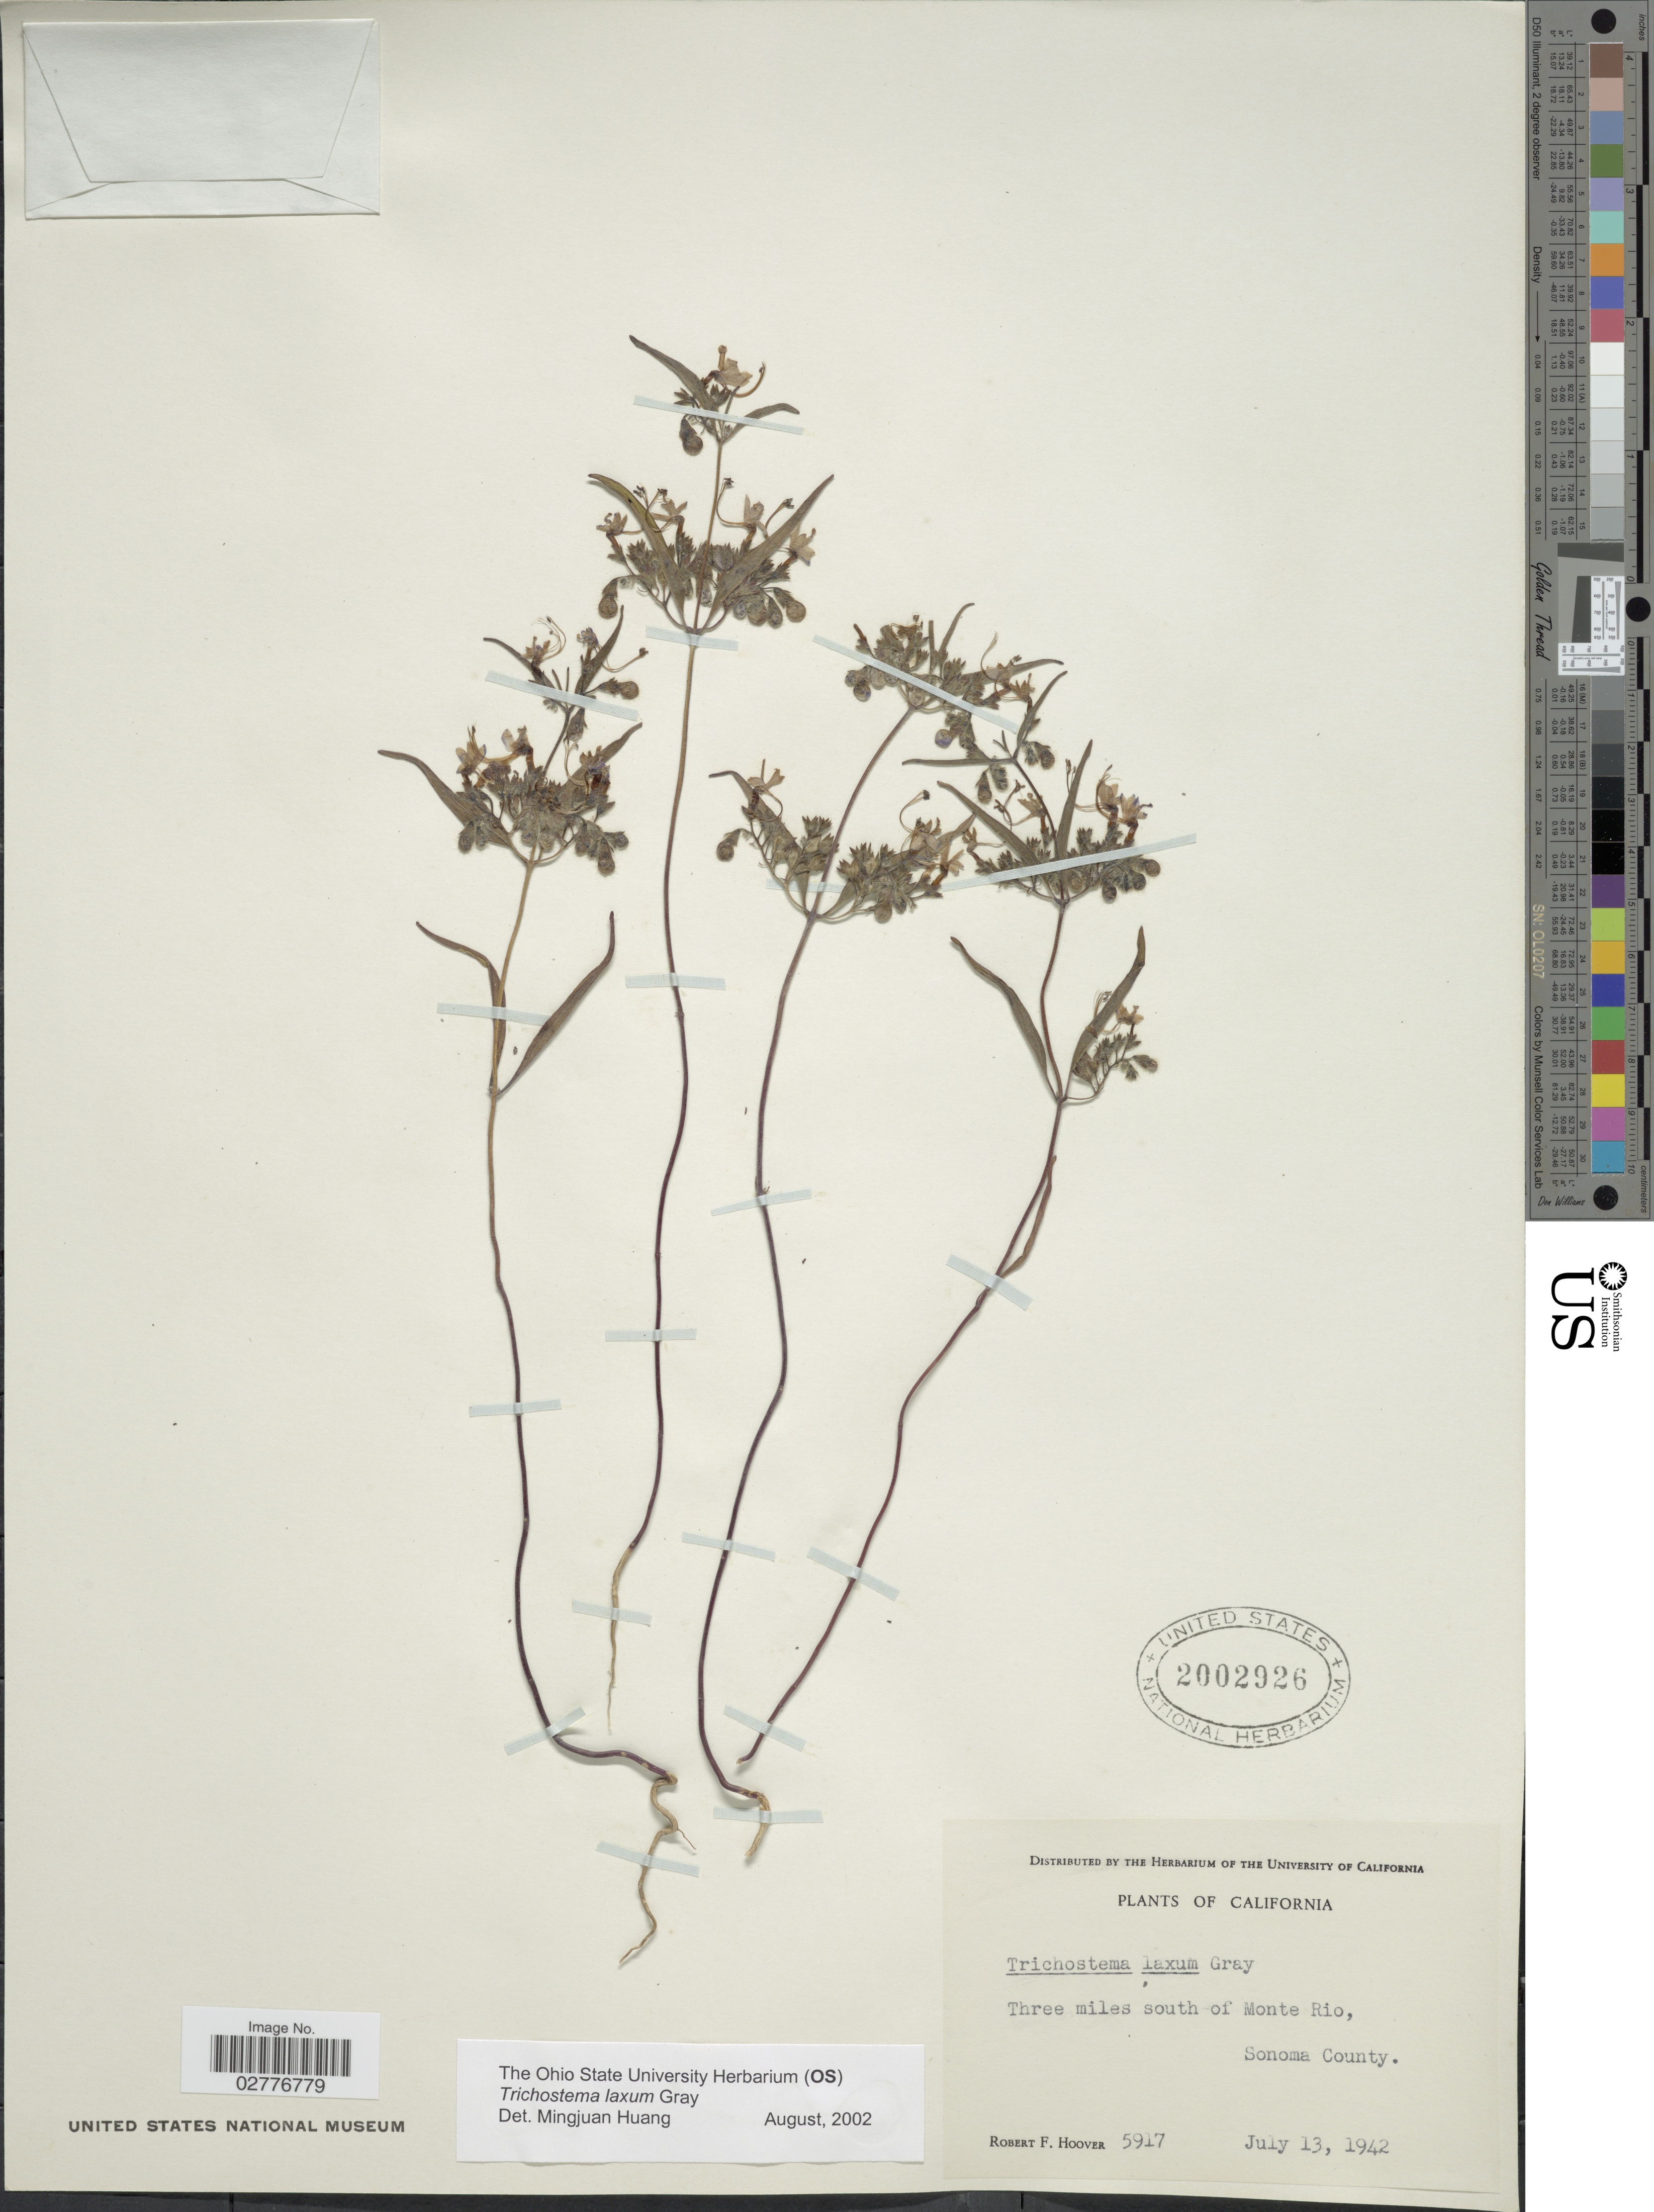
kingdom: Plantae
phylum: Tracheophyta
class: Magnoliopsida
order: Lamiales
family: Lamiaceae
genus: Trichostema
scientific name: Trichostema laxum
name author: A. Gray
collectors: R. F. Hoover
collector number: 5917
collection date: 1942-07-13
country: United States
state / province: California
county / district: Sonoma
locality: Three miles south of Monte Rio, Sonoma County.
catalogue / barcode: US 2002926